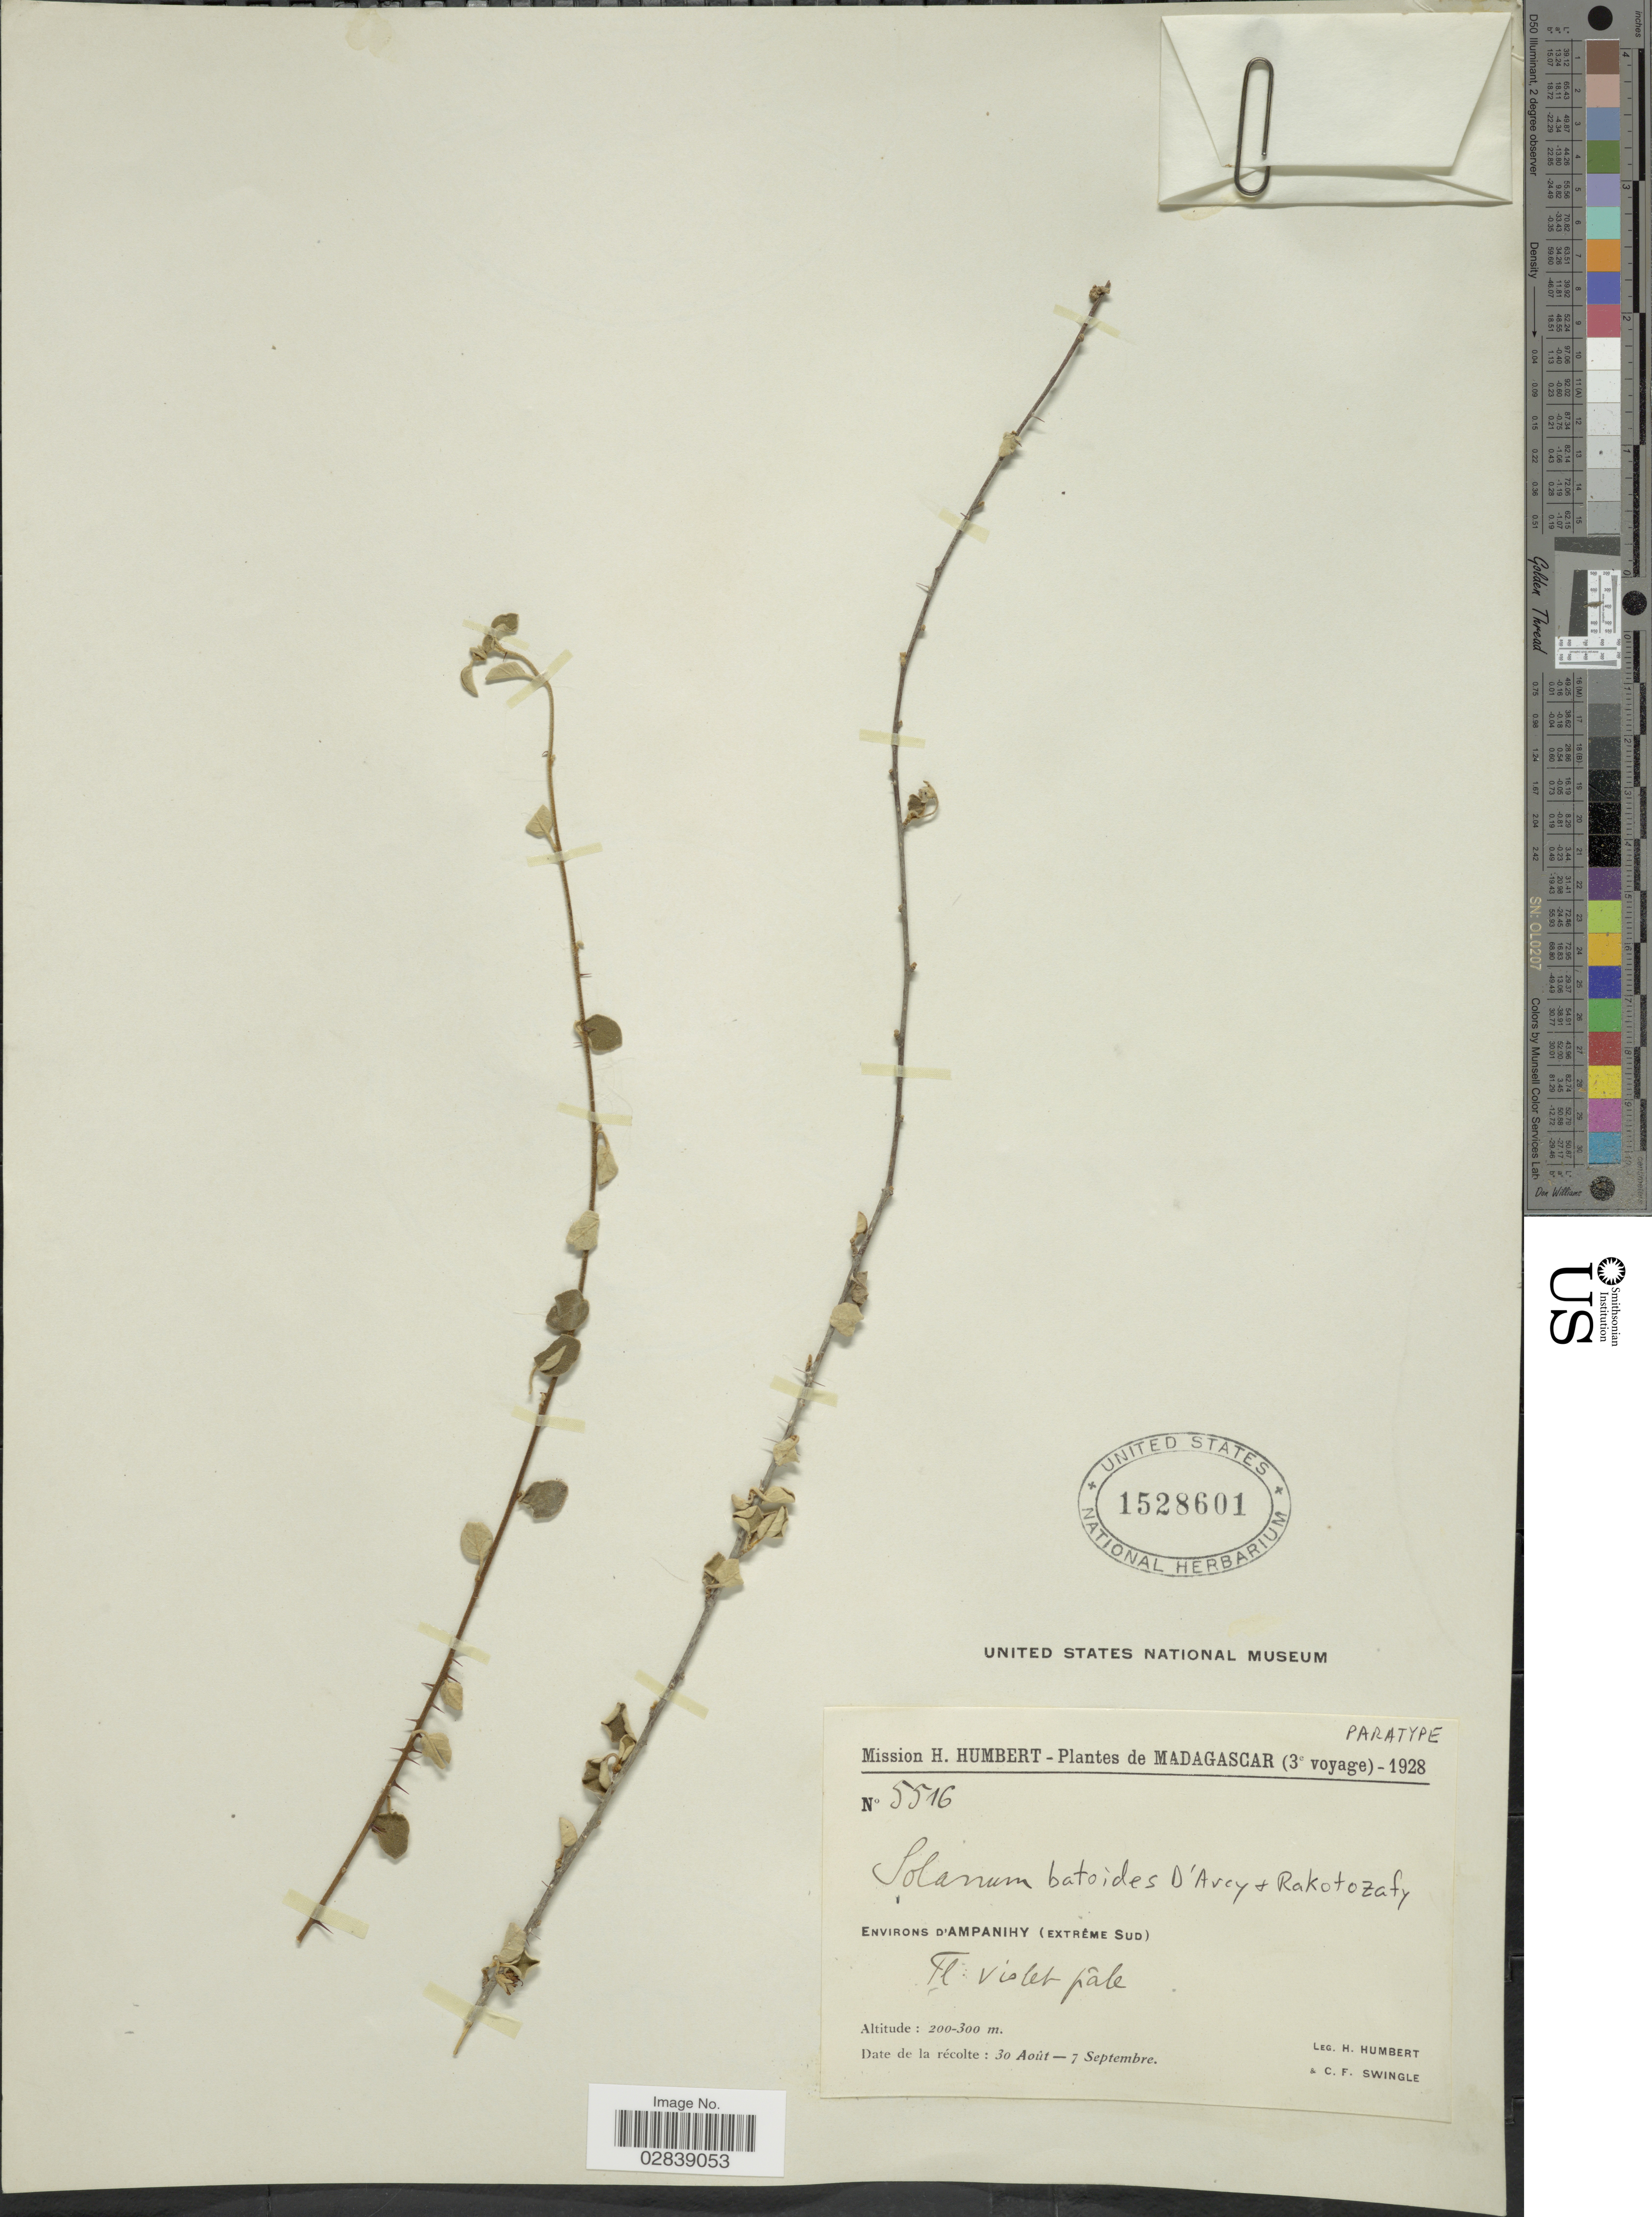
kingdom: Plantae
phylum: Tracheophyta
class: Magnoliopsida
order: Solanales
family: Solanaceae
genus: Solanum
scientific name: Solanum batoides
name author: D'Arcy & Rakot.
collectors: H. Humbert & C. Swingle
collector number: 5516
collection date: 1928-08-30/1928-09-07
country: Madagascar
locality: Environs d'Ampanihy (Extreme Sud)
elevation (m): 200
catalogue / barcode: US 1528601